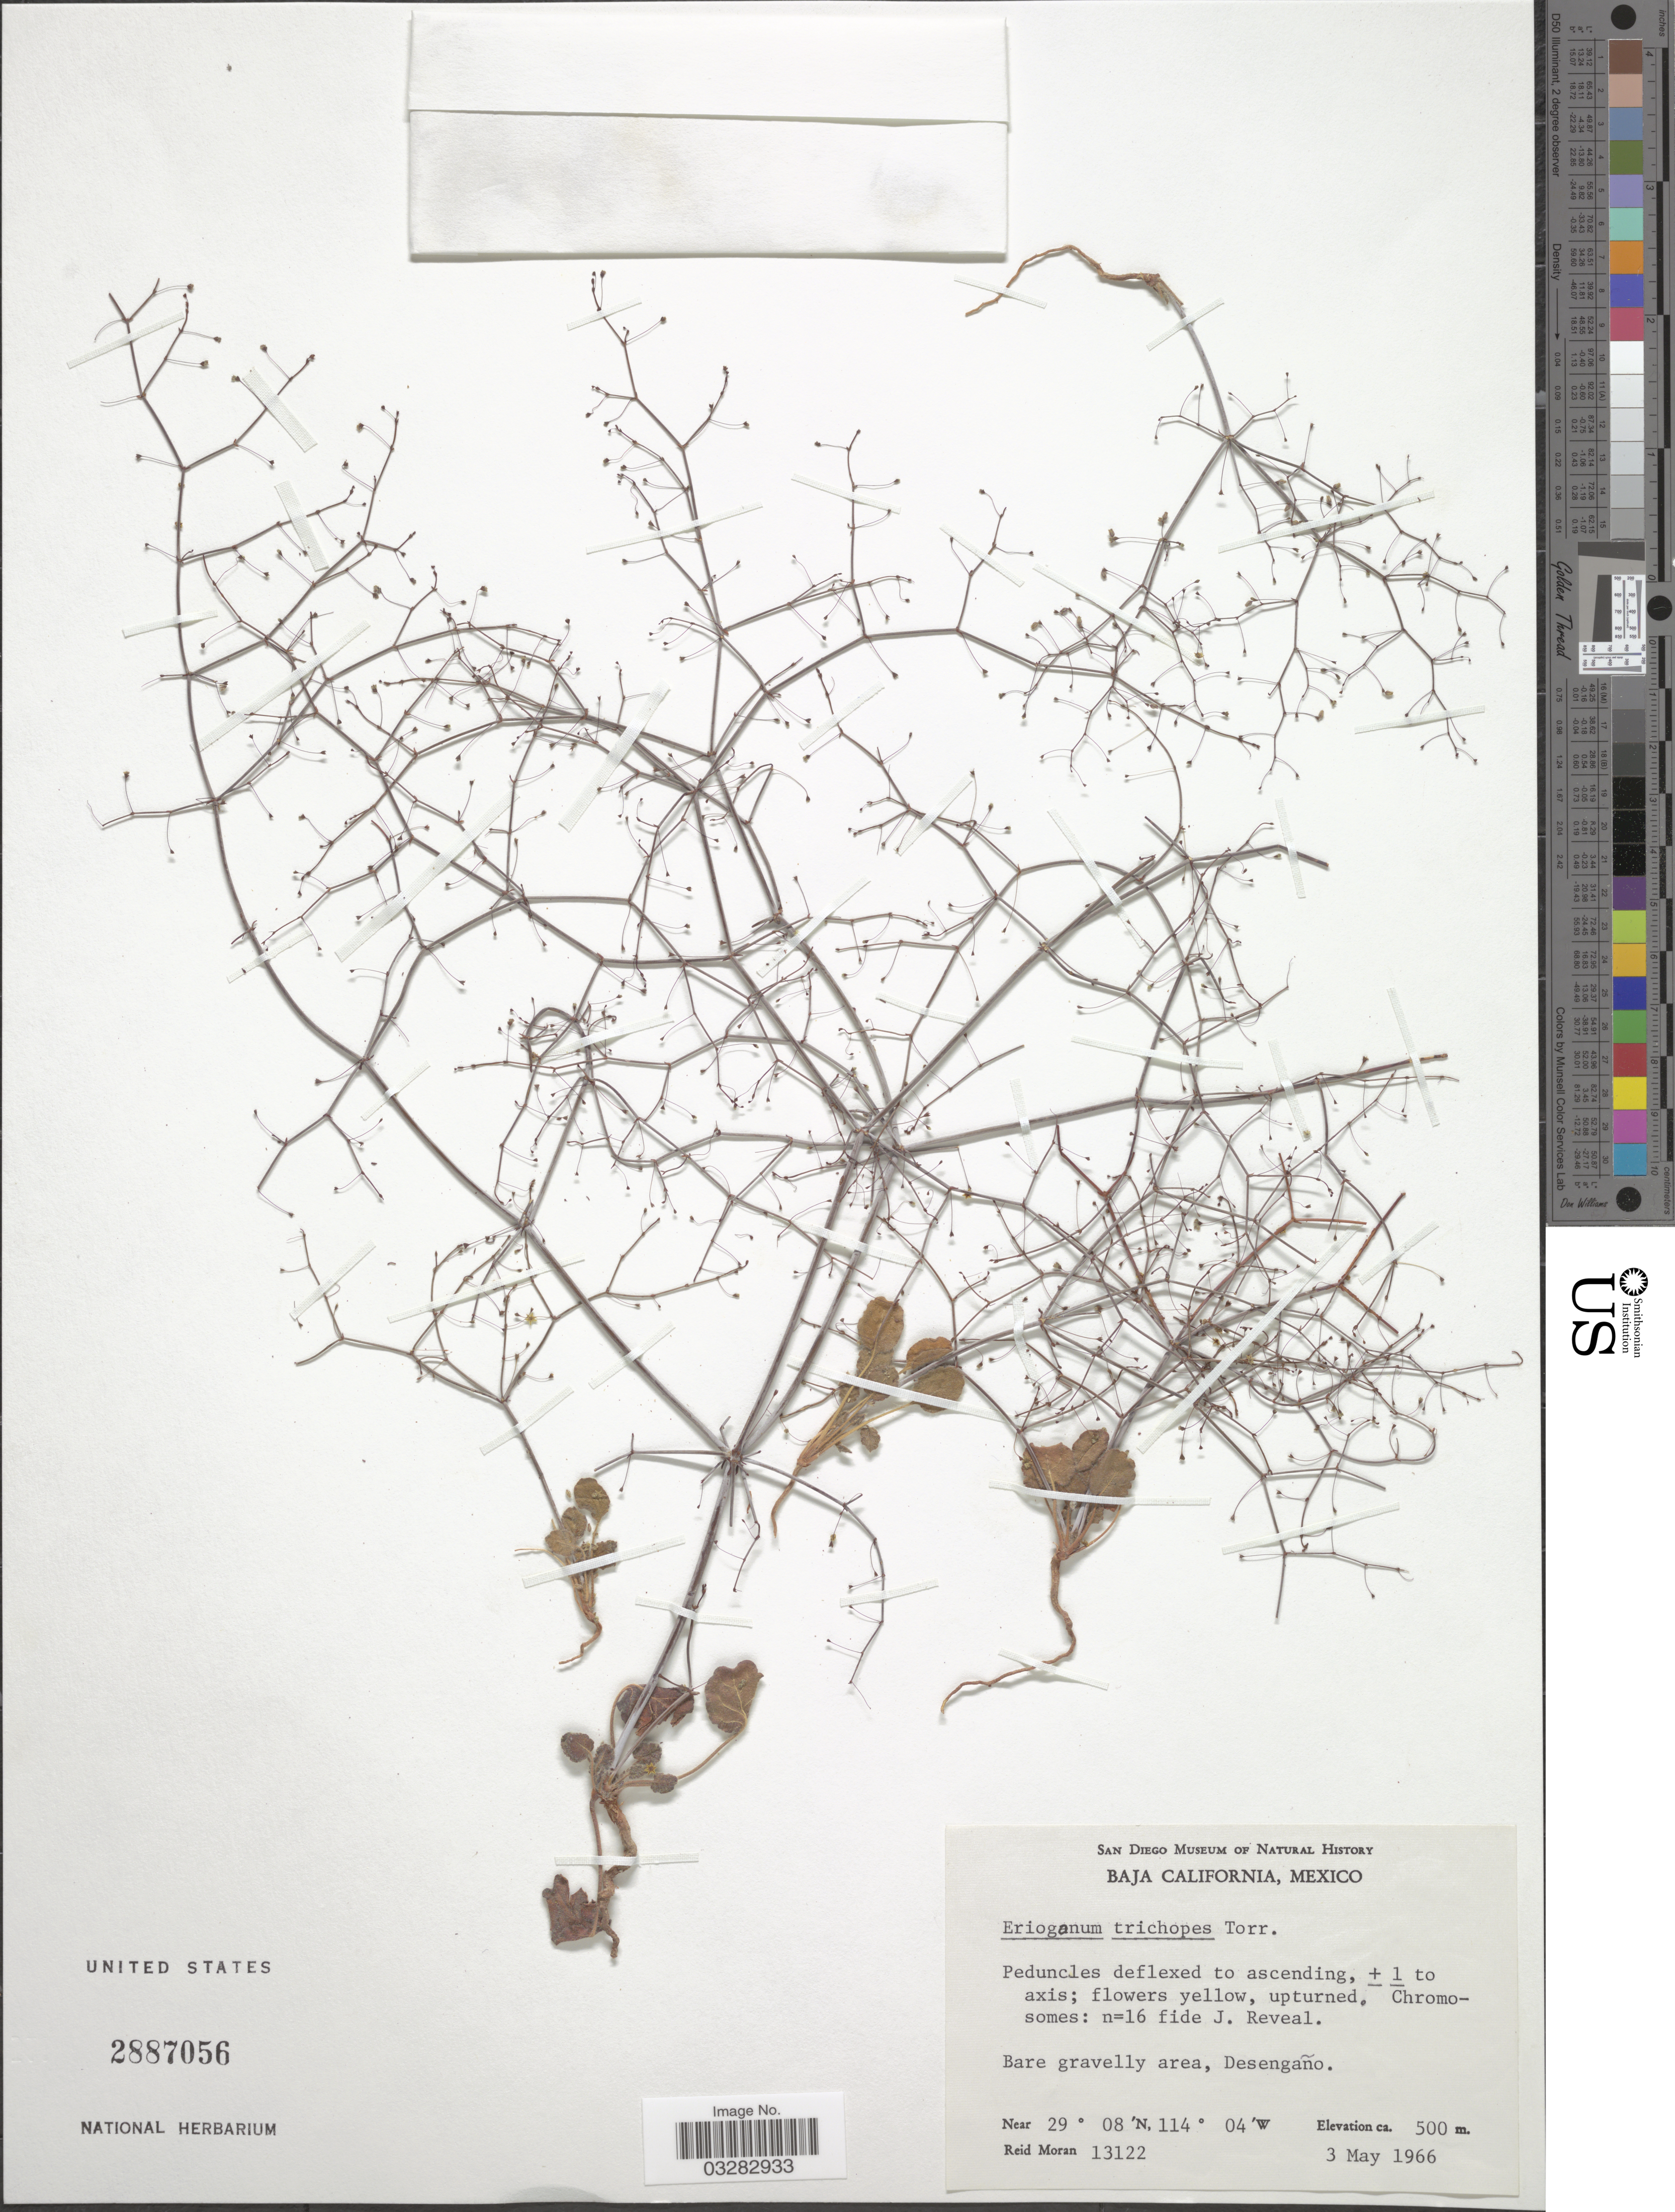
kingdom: Plantae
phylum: Tracheophyta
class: Magnoliopsida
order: Caryophyllales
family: Polygonaceae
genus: Eriogonum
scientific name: Eriogonum trichopes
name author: Torr.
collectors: R. Moran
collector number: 13122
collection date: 1966-05-03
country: Mexico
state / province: Baja California Norte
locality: Bare gravelly area, Desengaño.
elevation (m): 500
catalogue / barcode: US 2887056